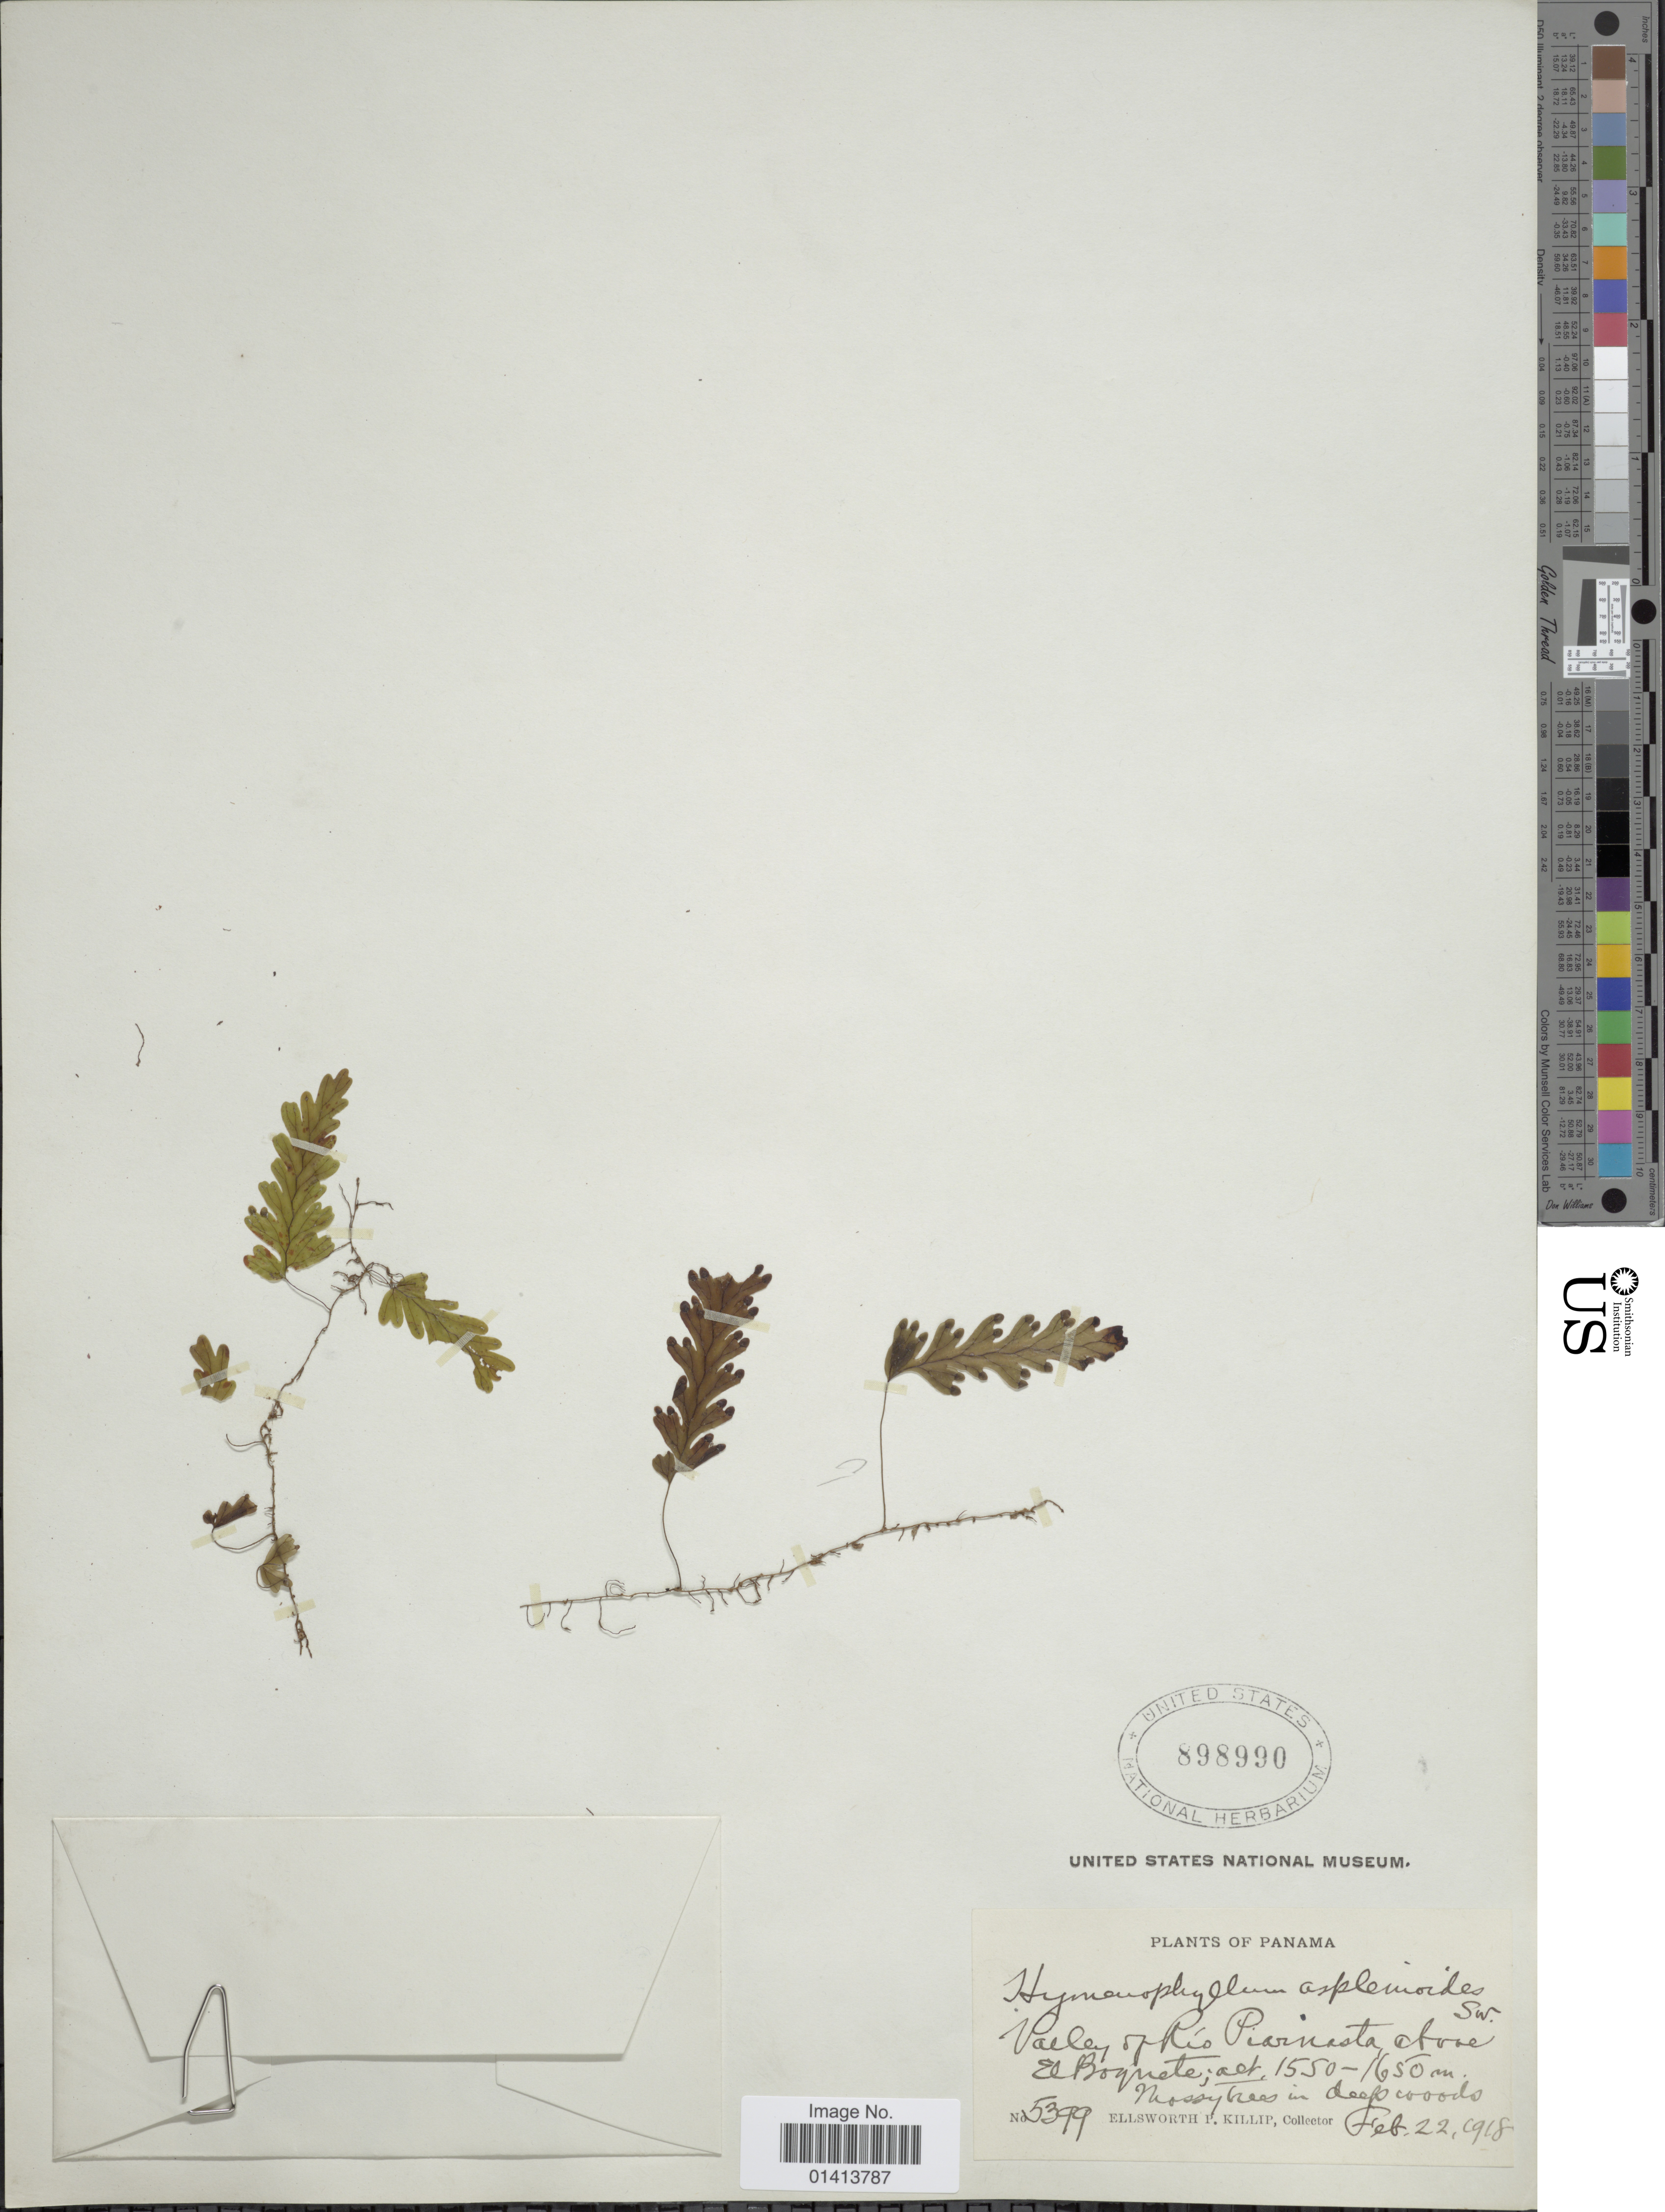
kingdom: Plantae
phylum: Tracheophyta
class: Polypodiopsida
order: Hymenophyllales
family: Hymenophyllaceae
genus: Hymenophyllum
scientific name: Hymenophyllum asplenioides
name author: (Sw.) Sw.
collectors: E. P. Killip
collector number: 5399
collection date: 1918-02-22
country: Panama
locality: Valley of Rio Piarnasta above El Boquete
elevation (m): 1550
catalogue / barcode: US 898990